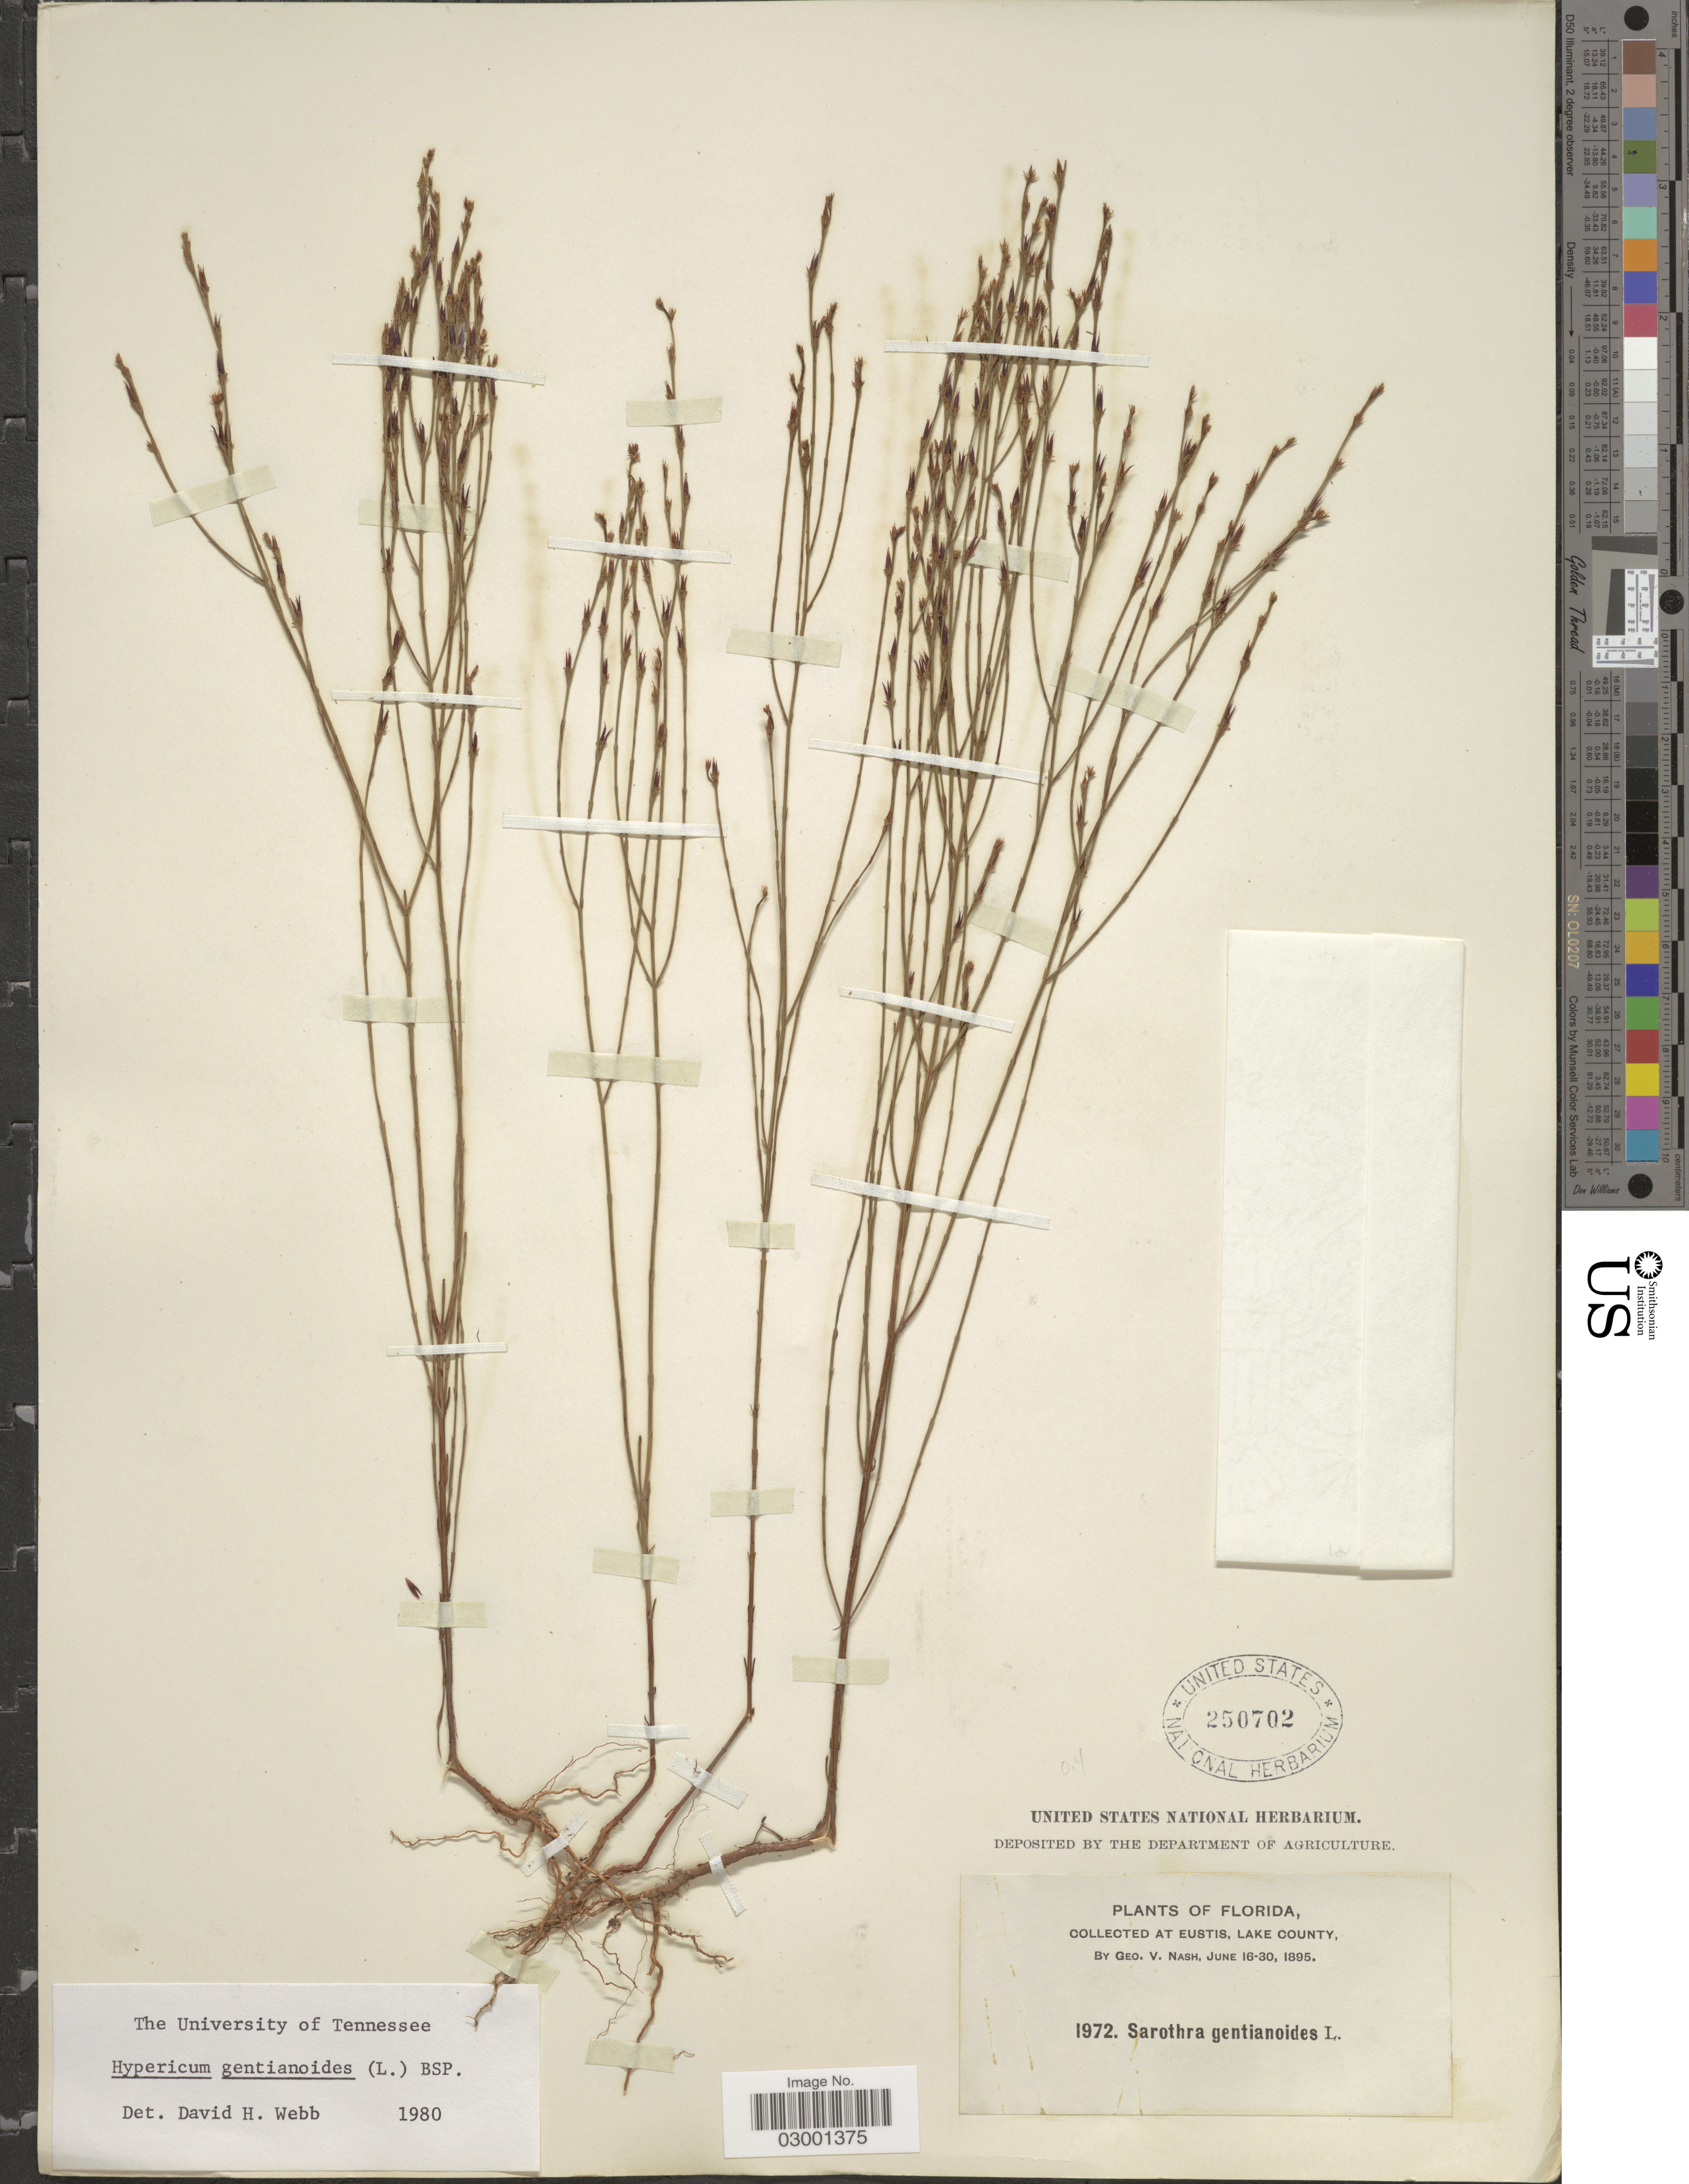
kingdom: Plantae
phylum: Tracheophyta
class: Magnoliopsida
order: Malpighiales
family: Hypericaceae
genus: Hypericum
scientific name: Hypericum gentianoides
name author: (L.) Britton, Stearns & Poggenb.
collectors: G. V. Nash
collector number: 1972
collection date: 1895-06-16/1895-06-30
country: United States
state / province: Florida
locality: At Eustis, Lake County.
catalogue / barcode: US 250702